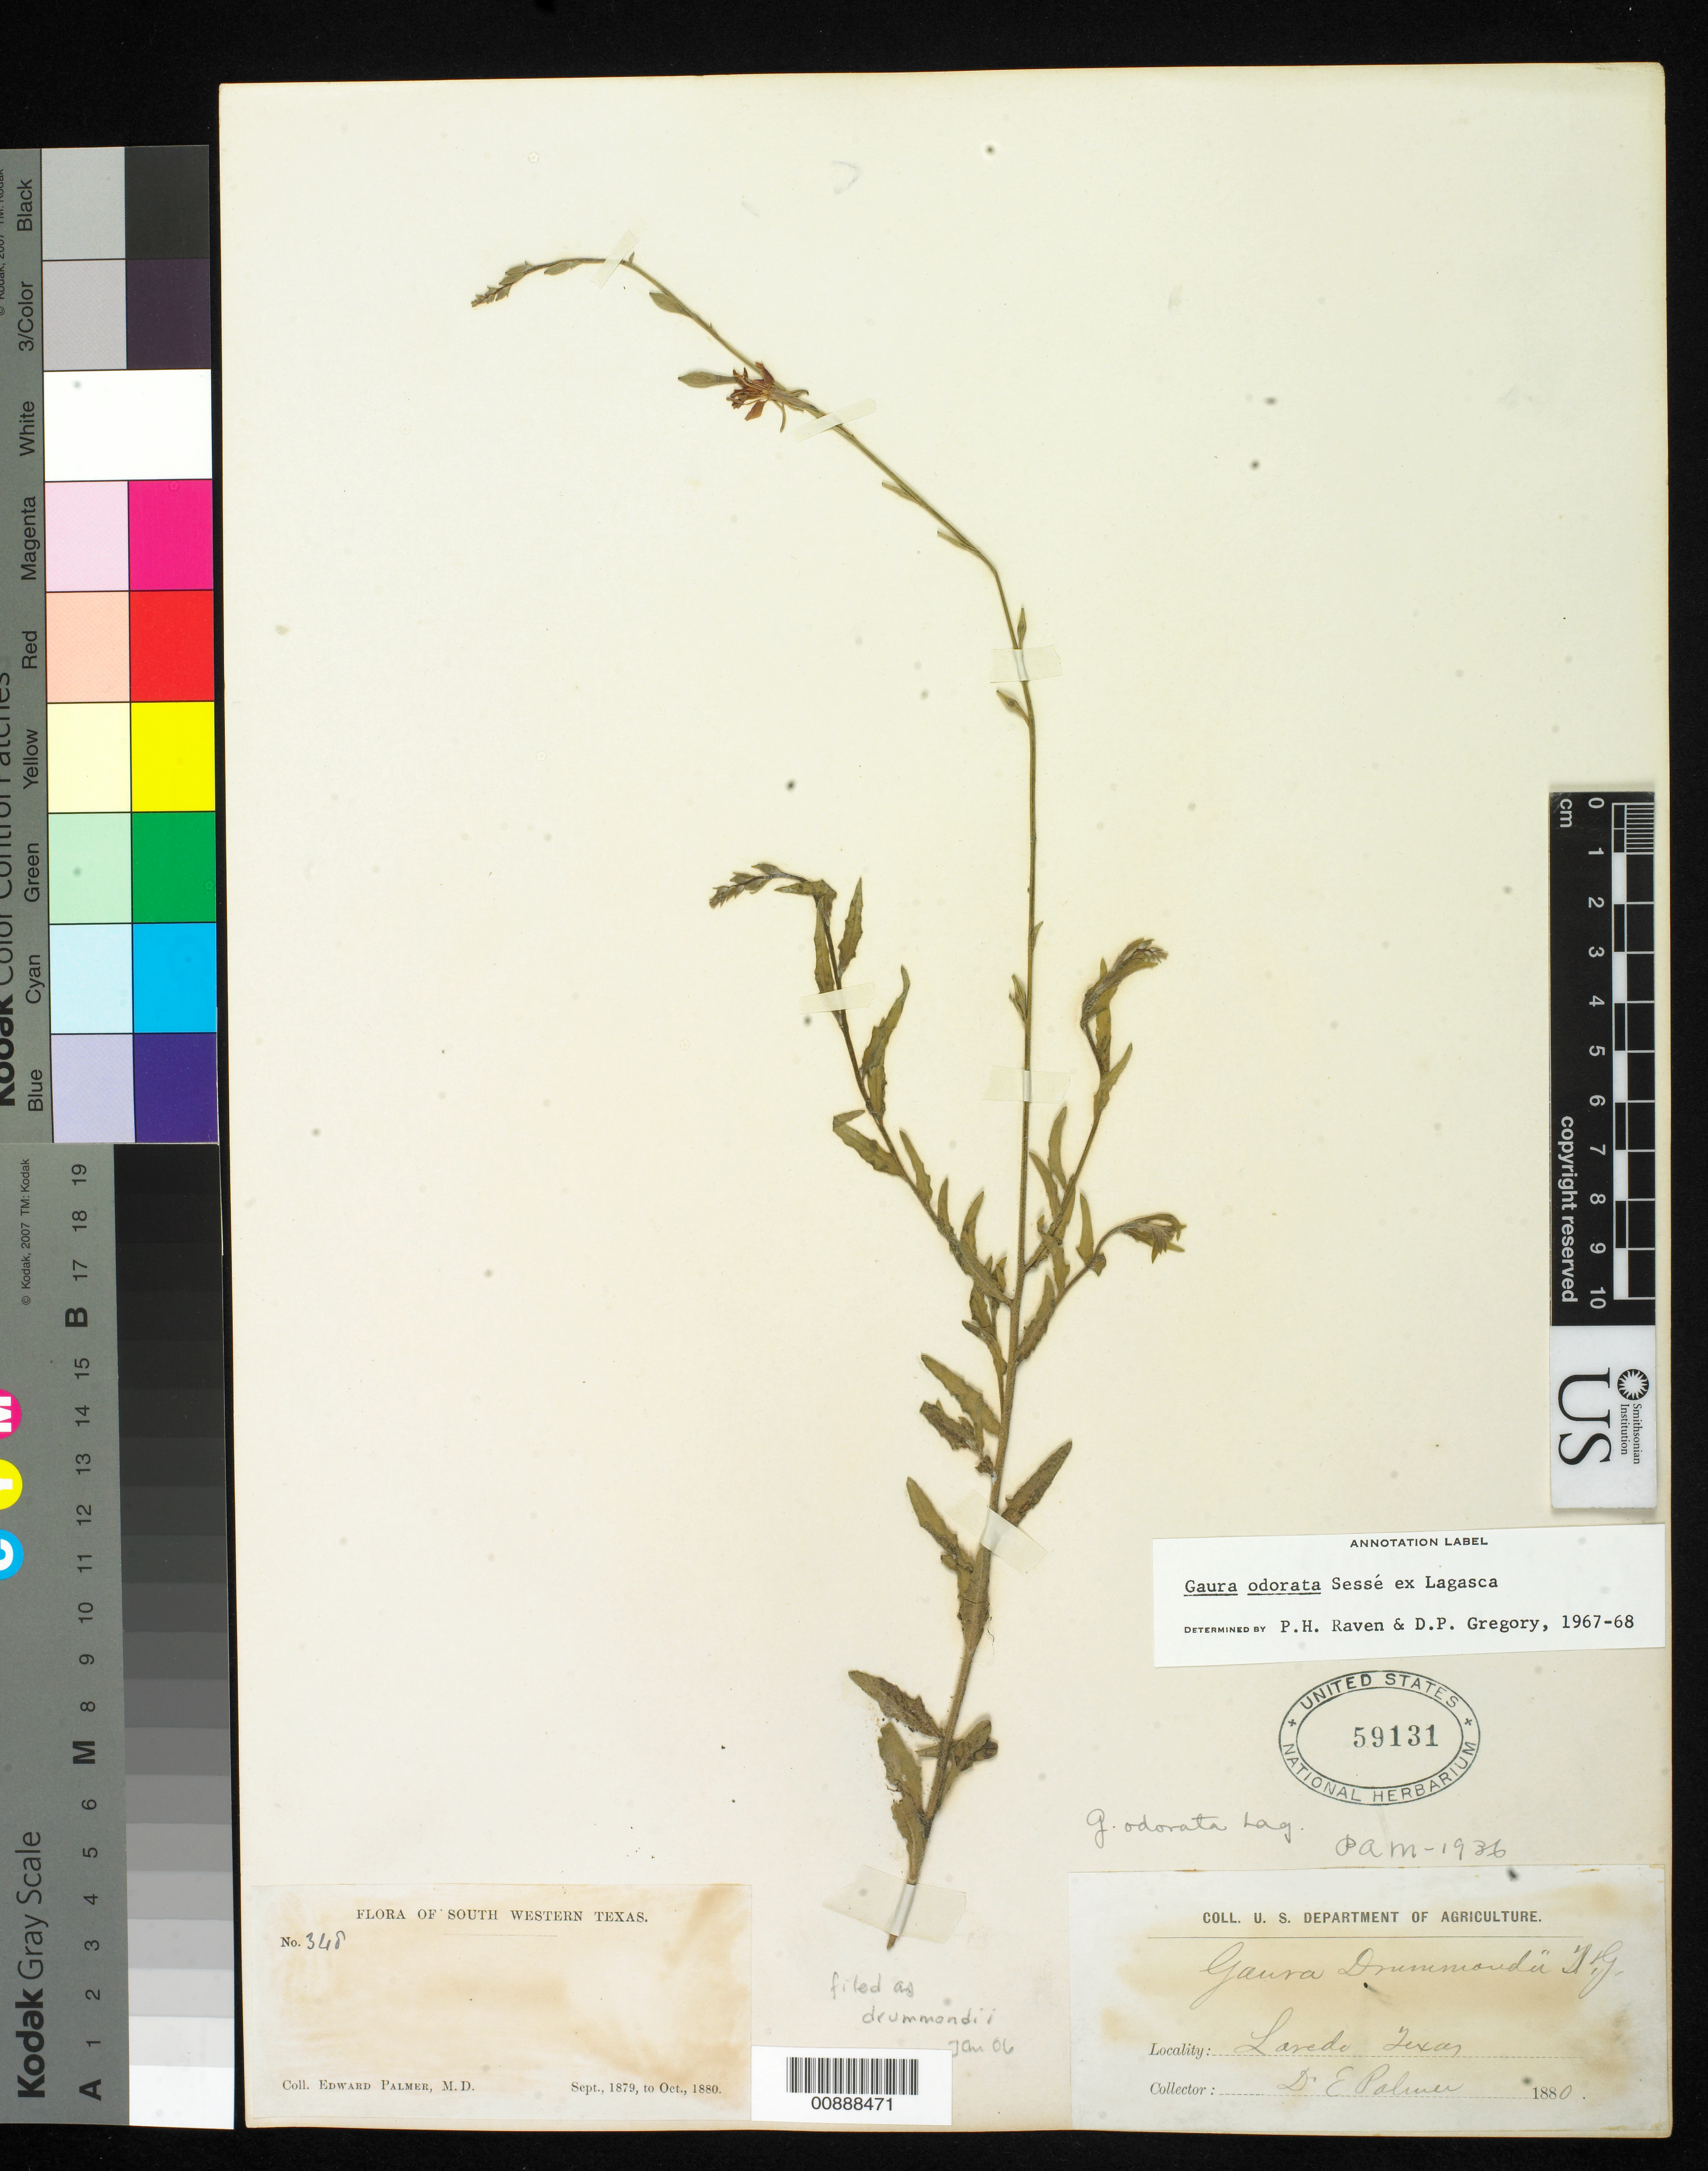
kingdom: Plantae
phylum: Tracheophyta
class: Magnoliopsida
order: Myrtales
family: Onagraceae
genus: Oenothera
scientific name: Oenothera hispida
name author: (Benth.) W.L. Wagner et al.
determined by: Wagner, W. L., (BOT), Smithsonian Institution - National Museum of Natural History (UNITED STATES)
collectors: E. Palmer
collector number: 348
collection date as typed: Sep 1879 to -- Oct 1880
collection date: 1879-09/1880-10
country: United States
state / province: Texas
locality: Laredo, Texas.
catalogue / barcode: US 59131